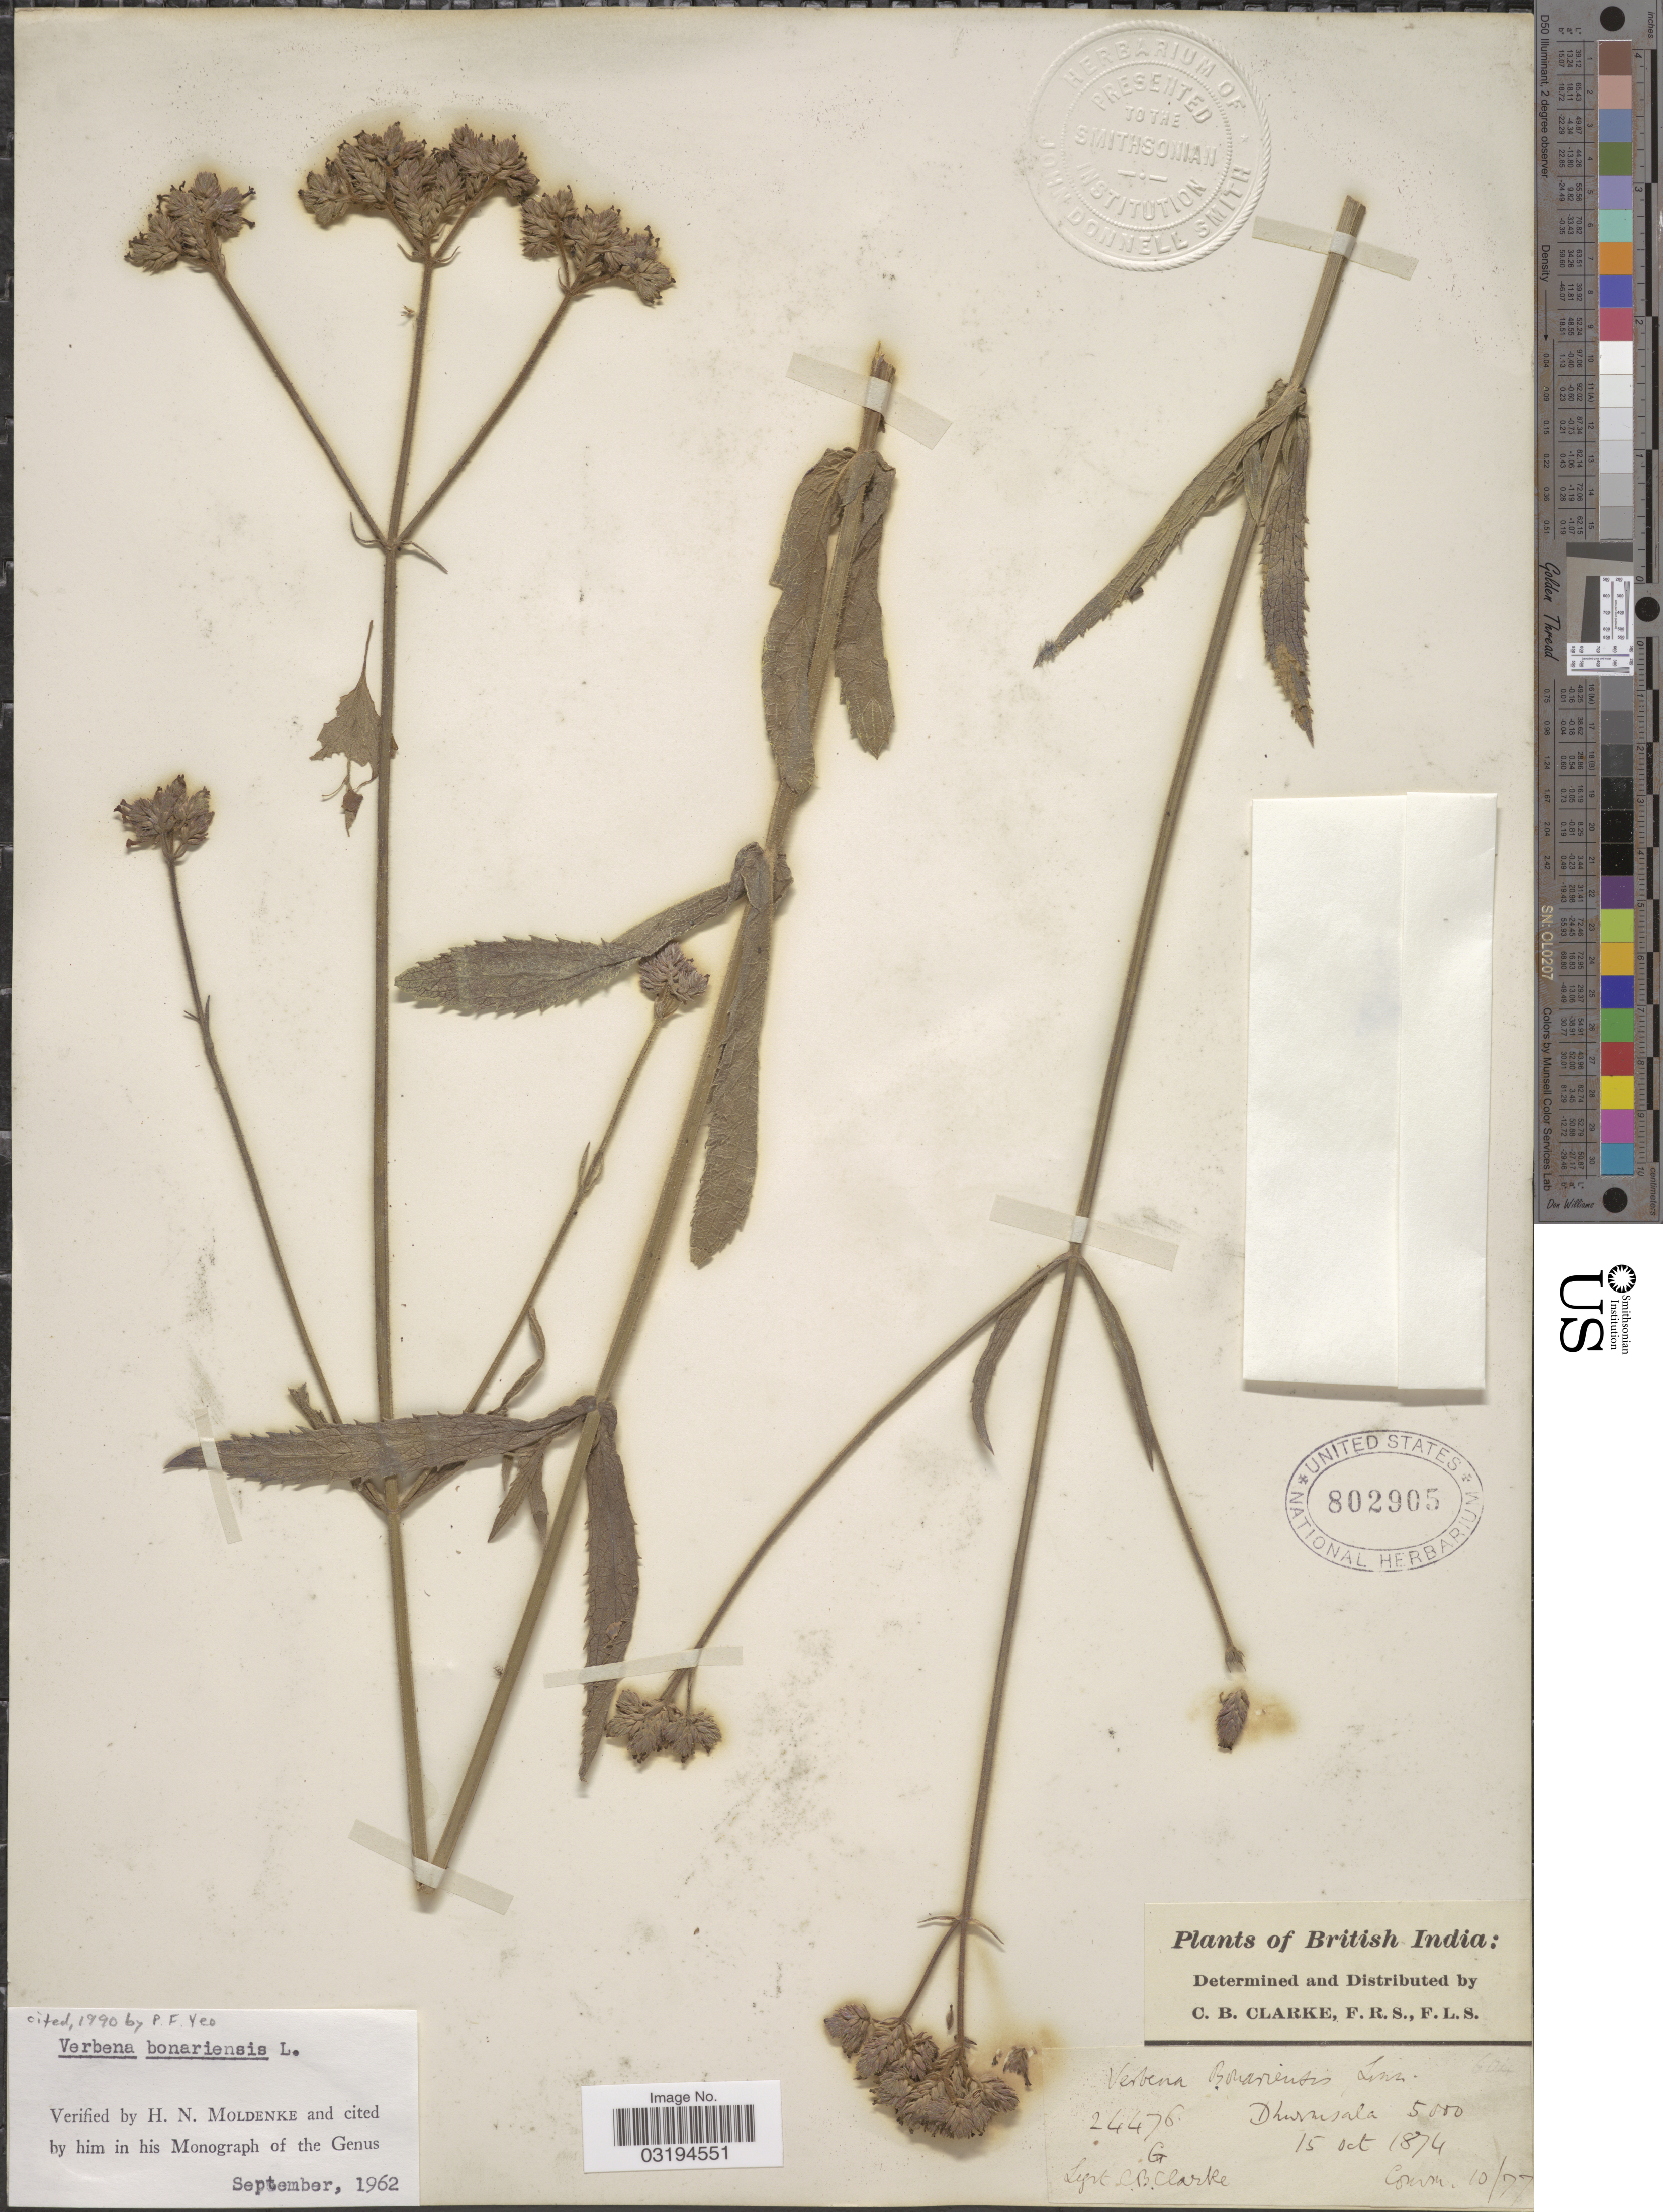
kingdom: Plantae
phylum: Tracheophyta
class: Magnoliopsida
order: Lamiales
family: Verbenaceae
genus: Verbena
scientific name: Verbena bonariensis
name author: L.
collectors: C. B. Clarke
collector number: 24476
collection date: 1874-10-15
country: India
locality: British India. Dharmsala.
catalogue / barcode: US 802905